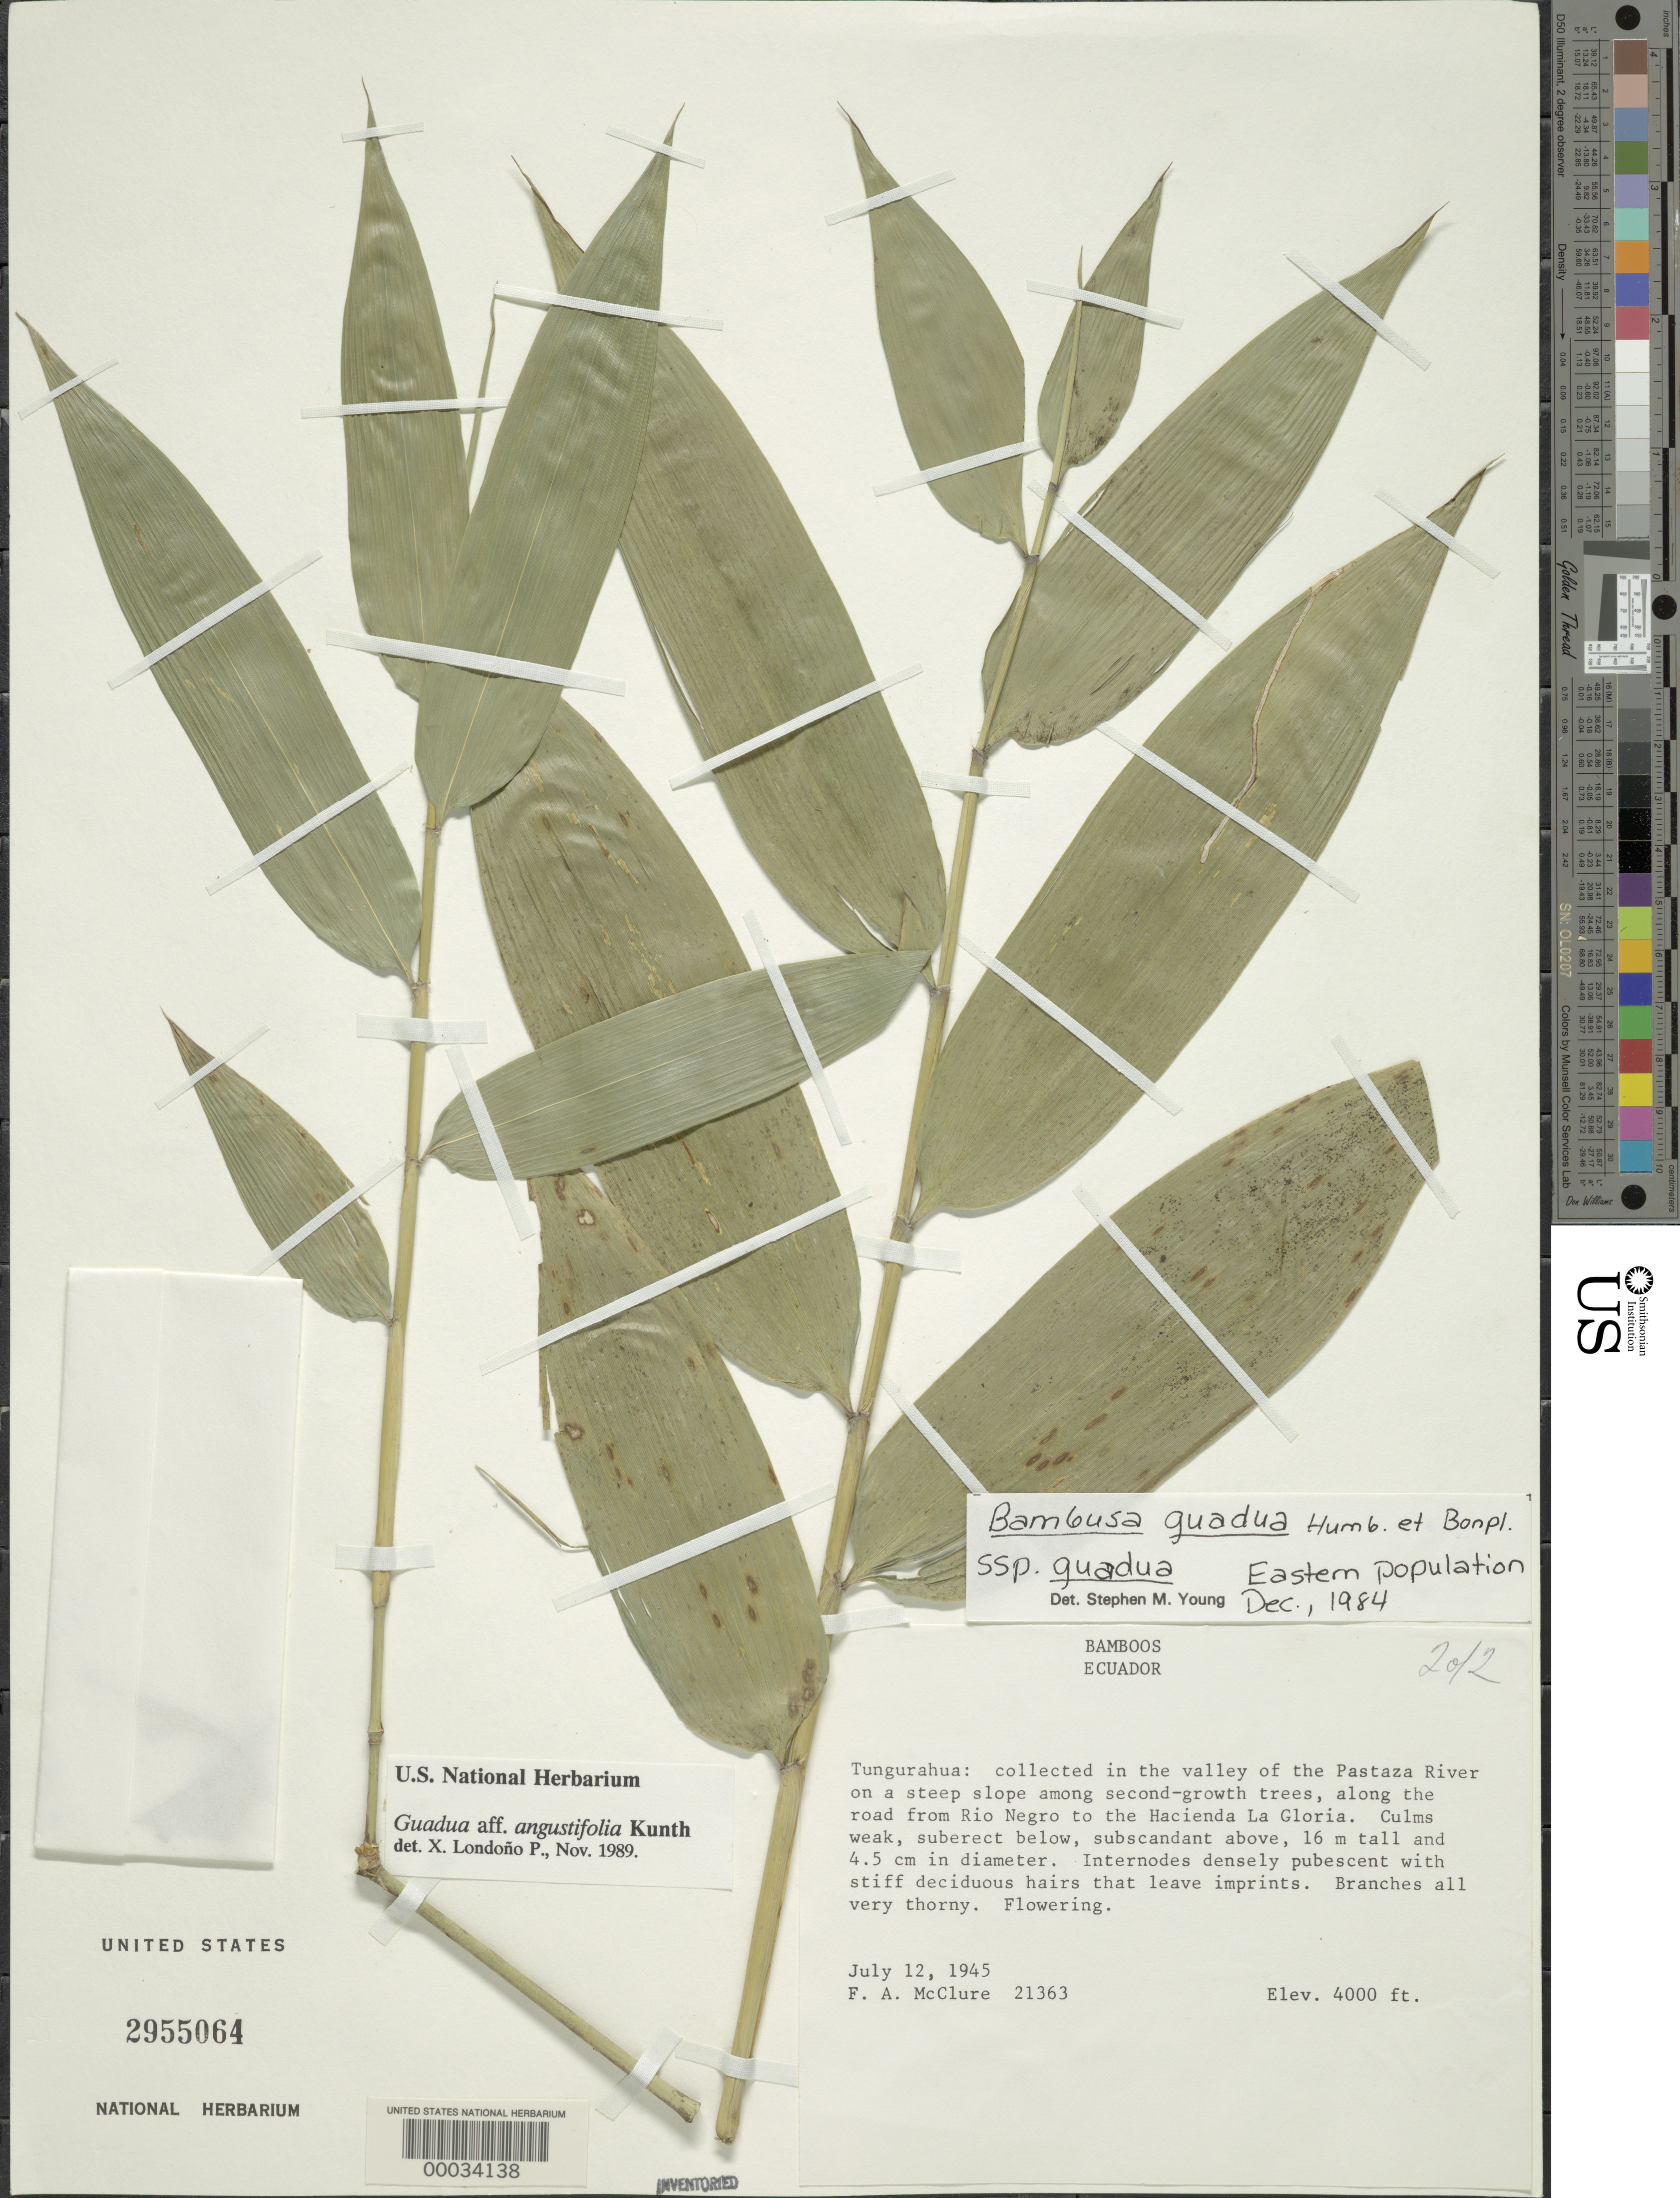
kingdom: Plantae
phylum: Tracheophyta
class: Liliopsida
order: Poales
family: Poaceae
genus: Guadua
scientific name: Guadua uncinata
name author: Londoño & L.G. Clark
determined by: McMurchie, Elizabeth, (UNITED STATES)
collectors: F. A. McClure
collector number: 21363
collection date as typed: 12 Jul 1945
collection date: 1945-07-12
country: Ecuador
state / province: Tungurahua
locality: Valley of the pastaza River, along the road from Rio Negro to the Hacienda la gloria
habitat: Steep slope among second-growth trees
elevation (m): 1220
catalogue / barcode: US 2955064